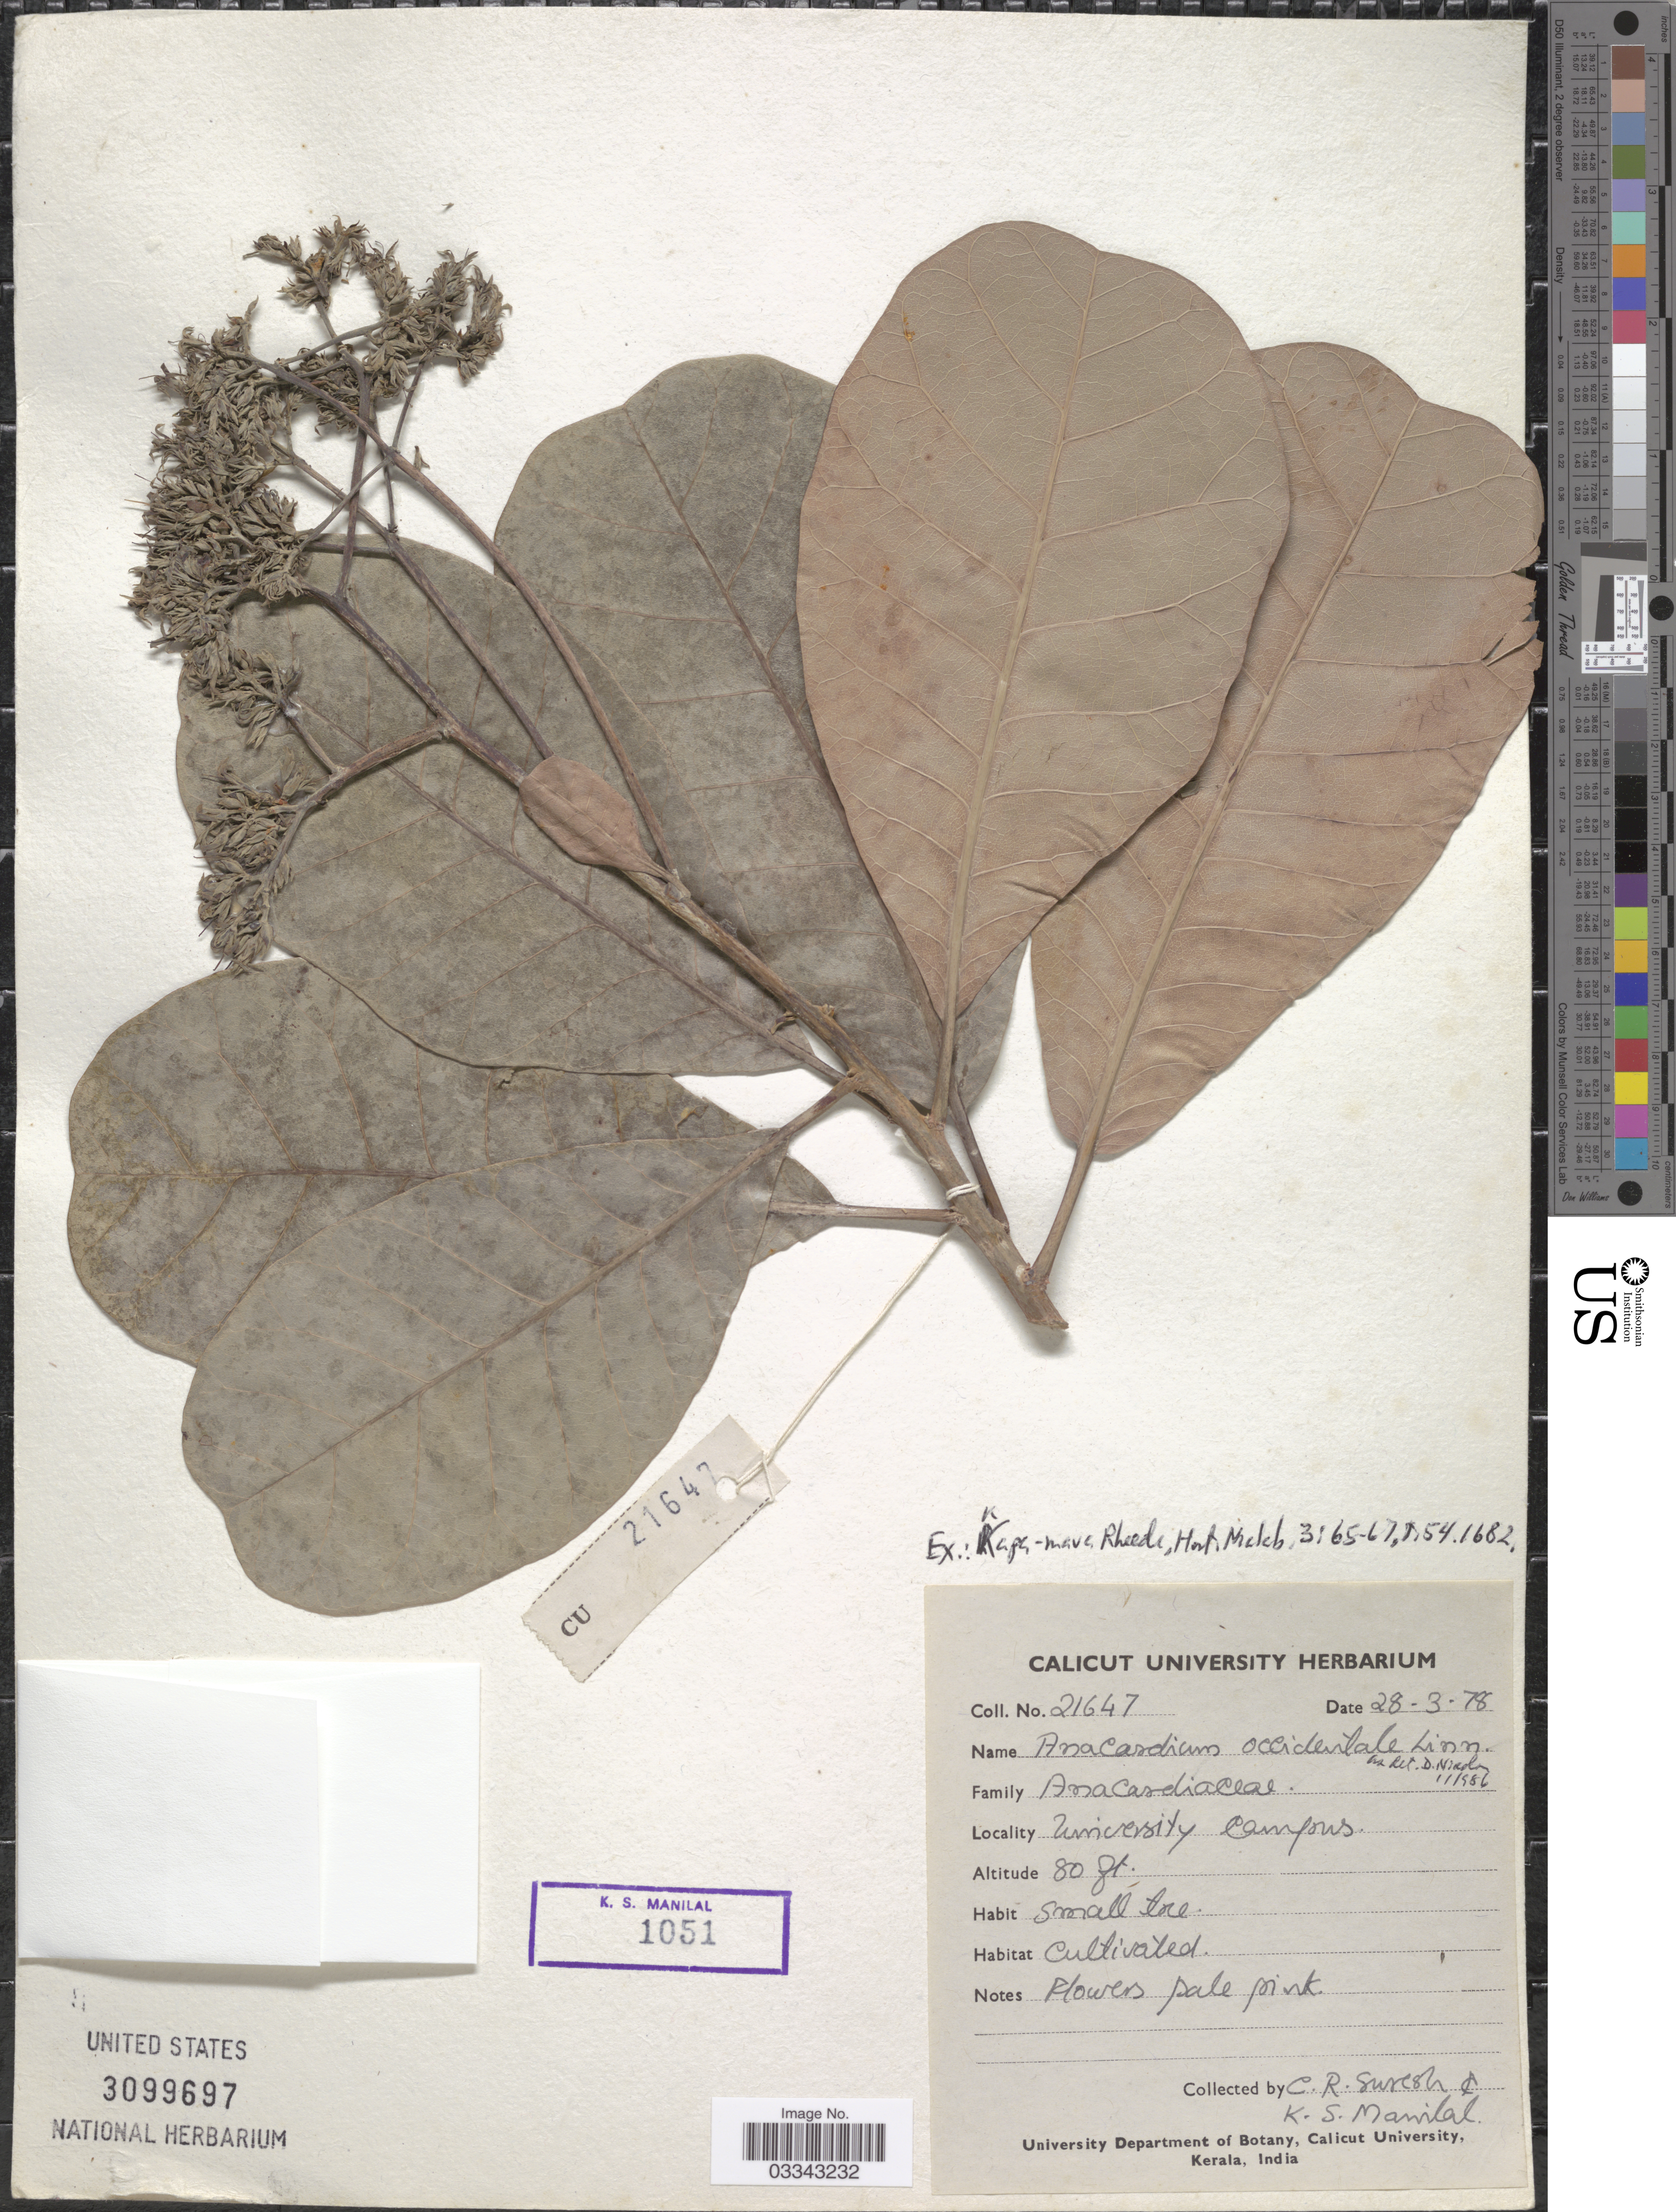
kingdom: Plantae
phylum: Tracheophyta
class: Magnoliopsida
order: Sapindales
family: Anacardiaceae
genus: Anacardium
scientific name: Anacardium occidentale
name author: L.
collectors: C. Suresh & K. Manilal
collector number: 21647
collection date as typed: Transcribed d/m/y: 28/3/78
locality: University Campus.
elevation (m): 24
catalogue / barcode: US 3099697